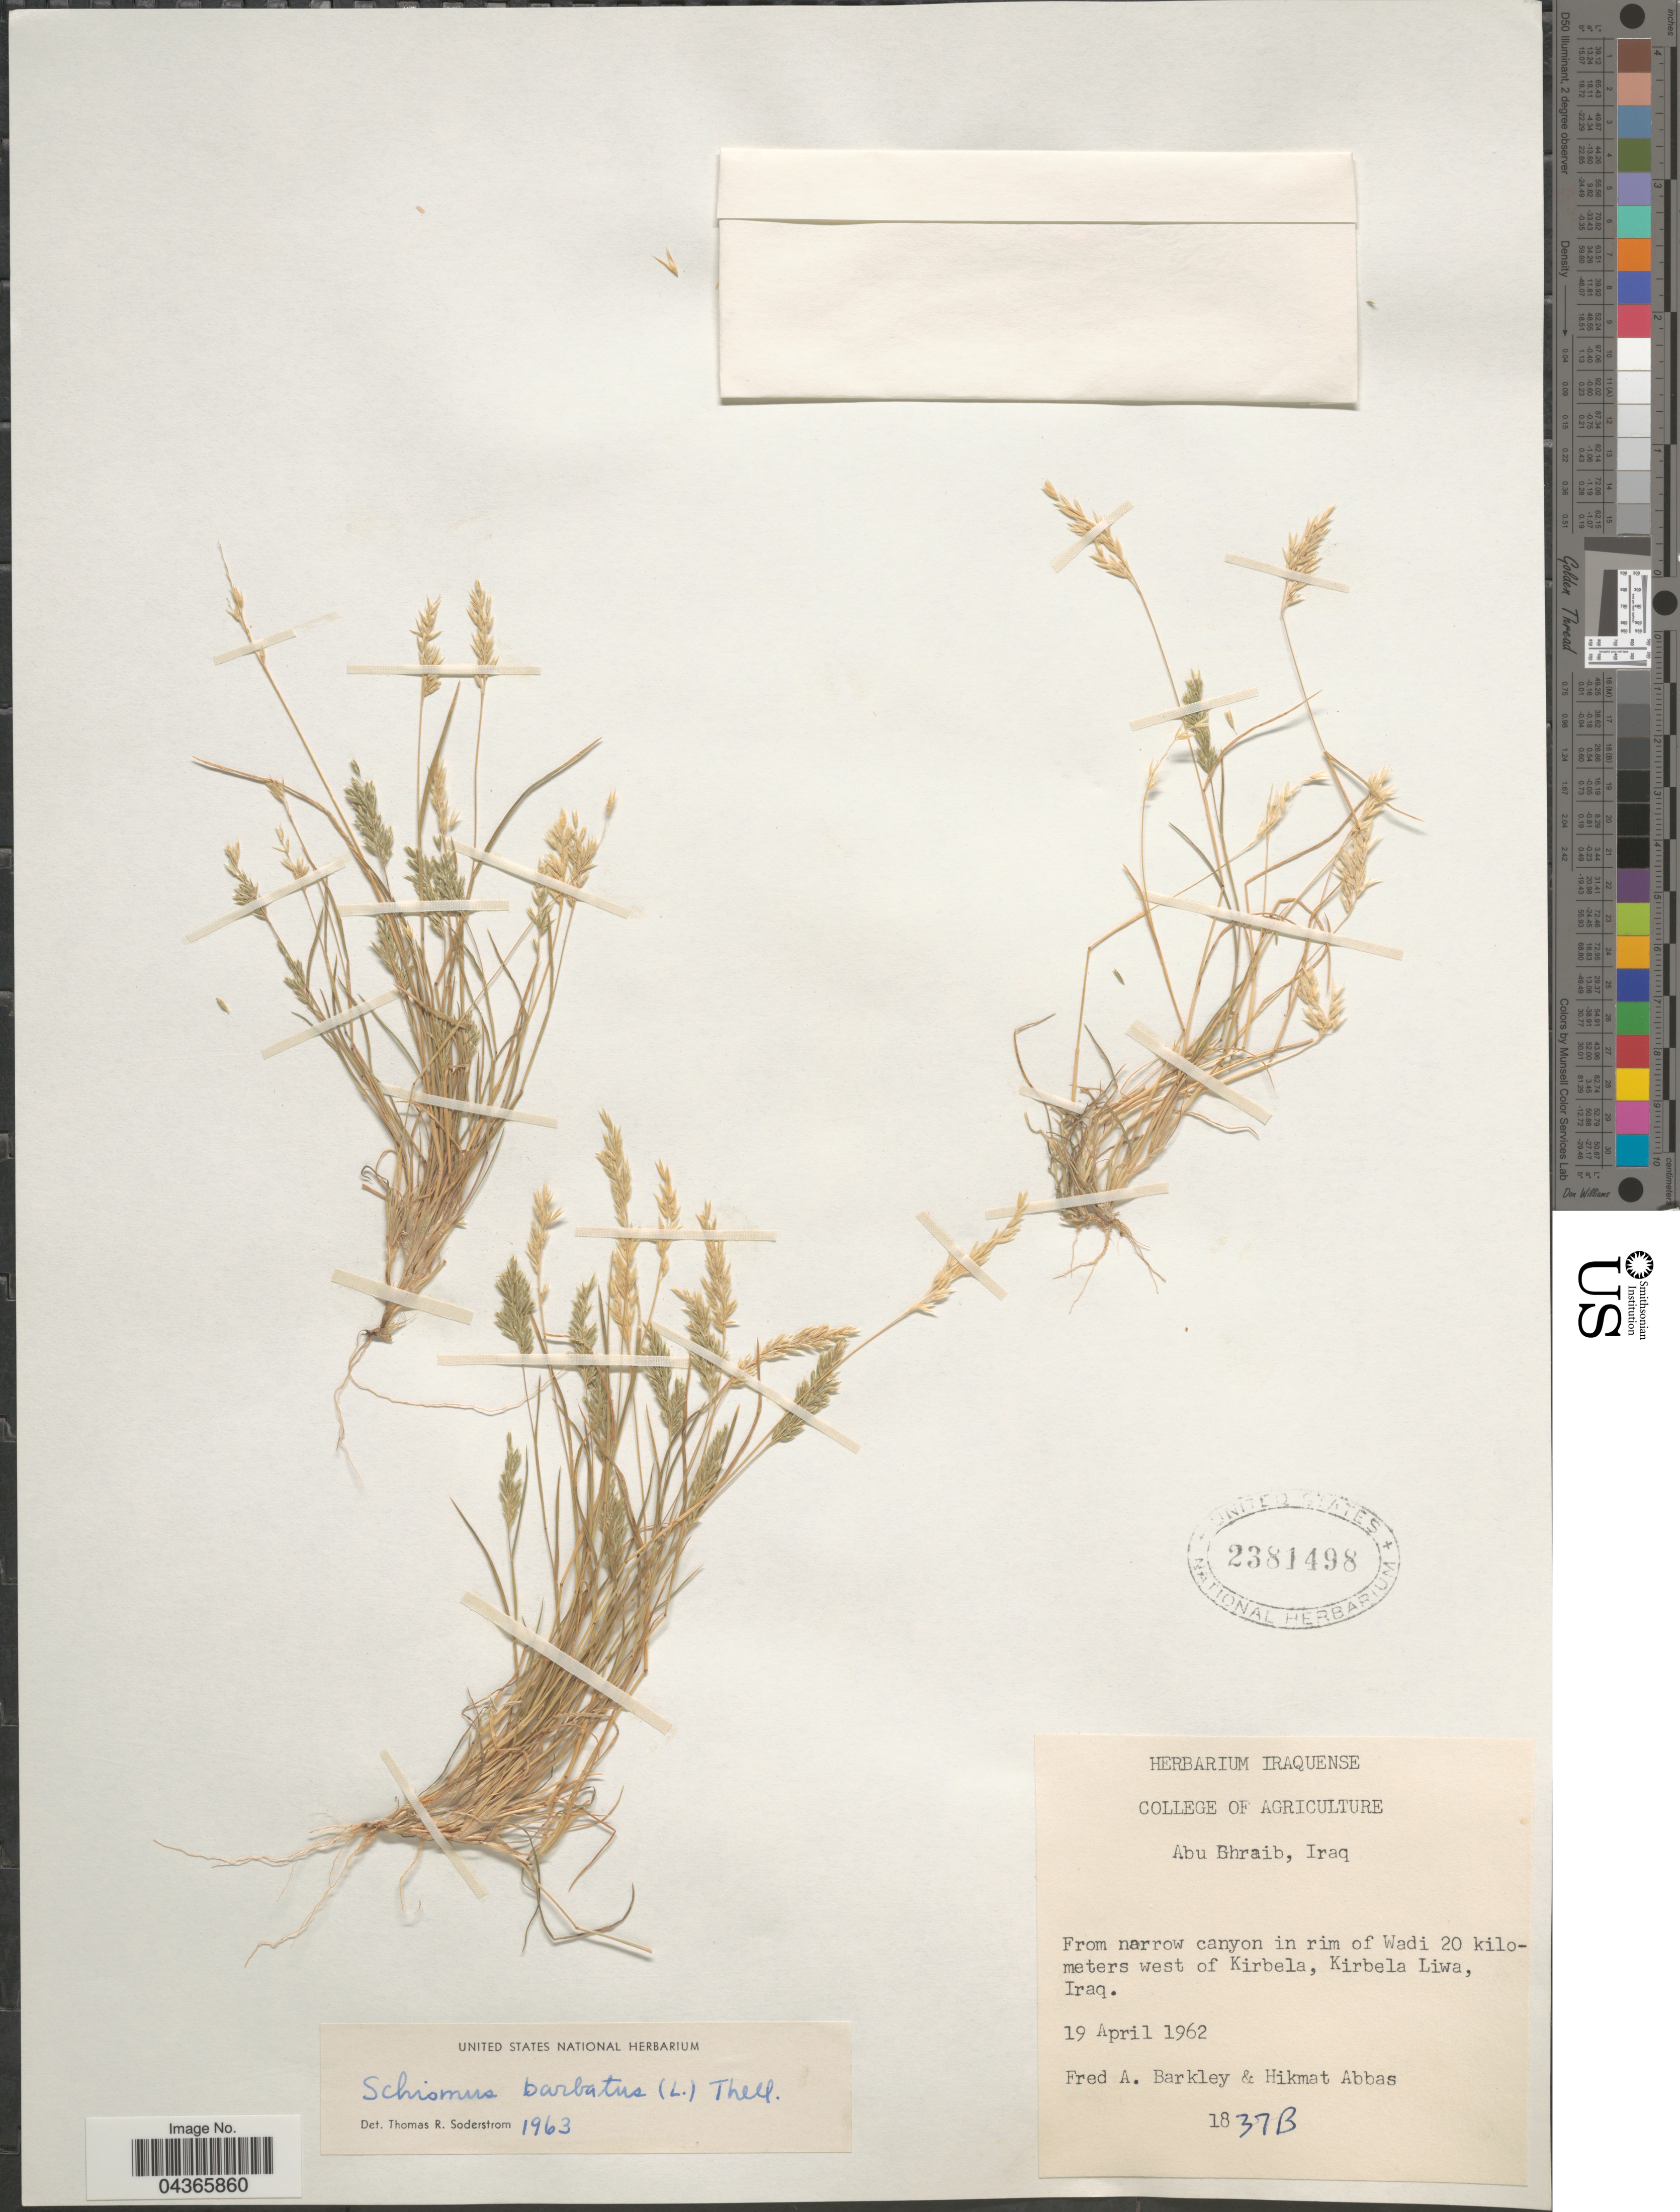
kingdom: Plantae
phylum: Tracheophyta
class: Liliopsida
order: Poales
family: Poaceae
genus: Schismus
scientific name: Schismus barbatus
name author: (L.) Thell.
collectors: F. A. Barkley & H. Abbas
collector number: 1837B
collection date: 1962-04-19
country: Iraq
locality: From narrow canyon in rim of Wadi 20 kilometers west of Kirbela, Kirbela Liwa.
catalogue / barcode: US 2381498